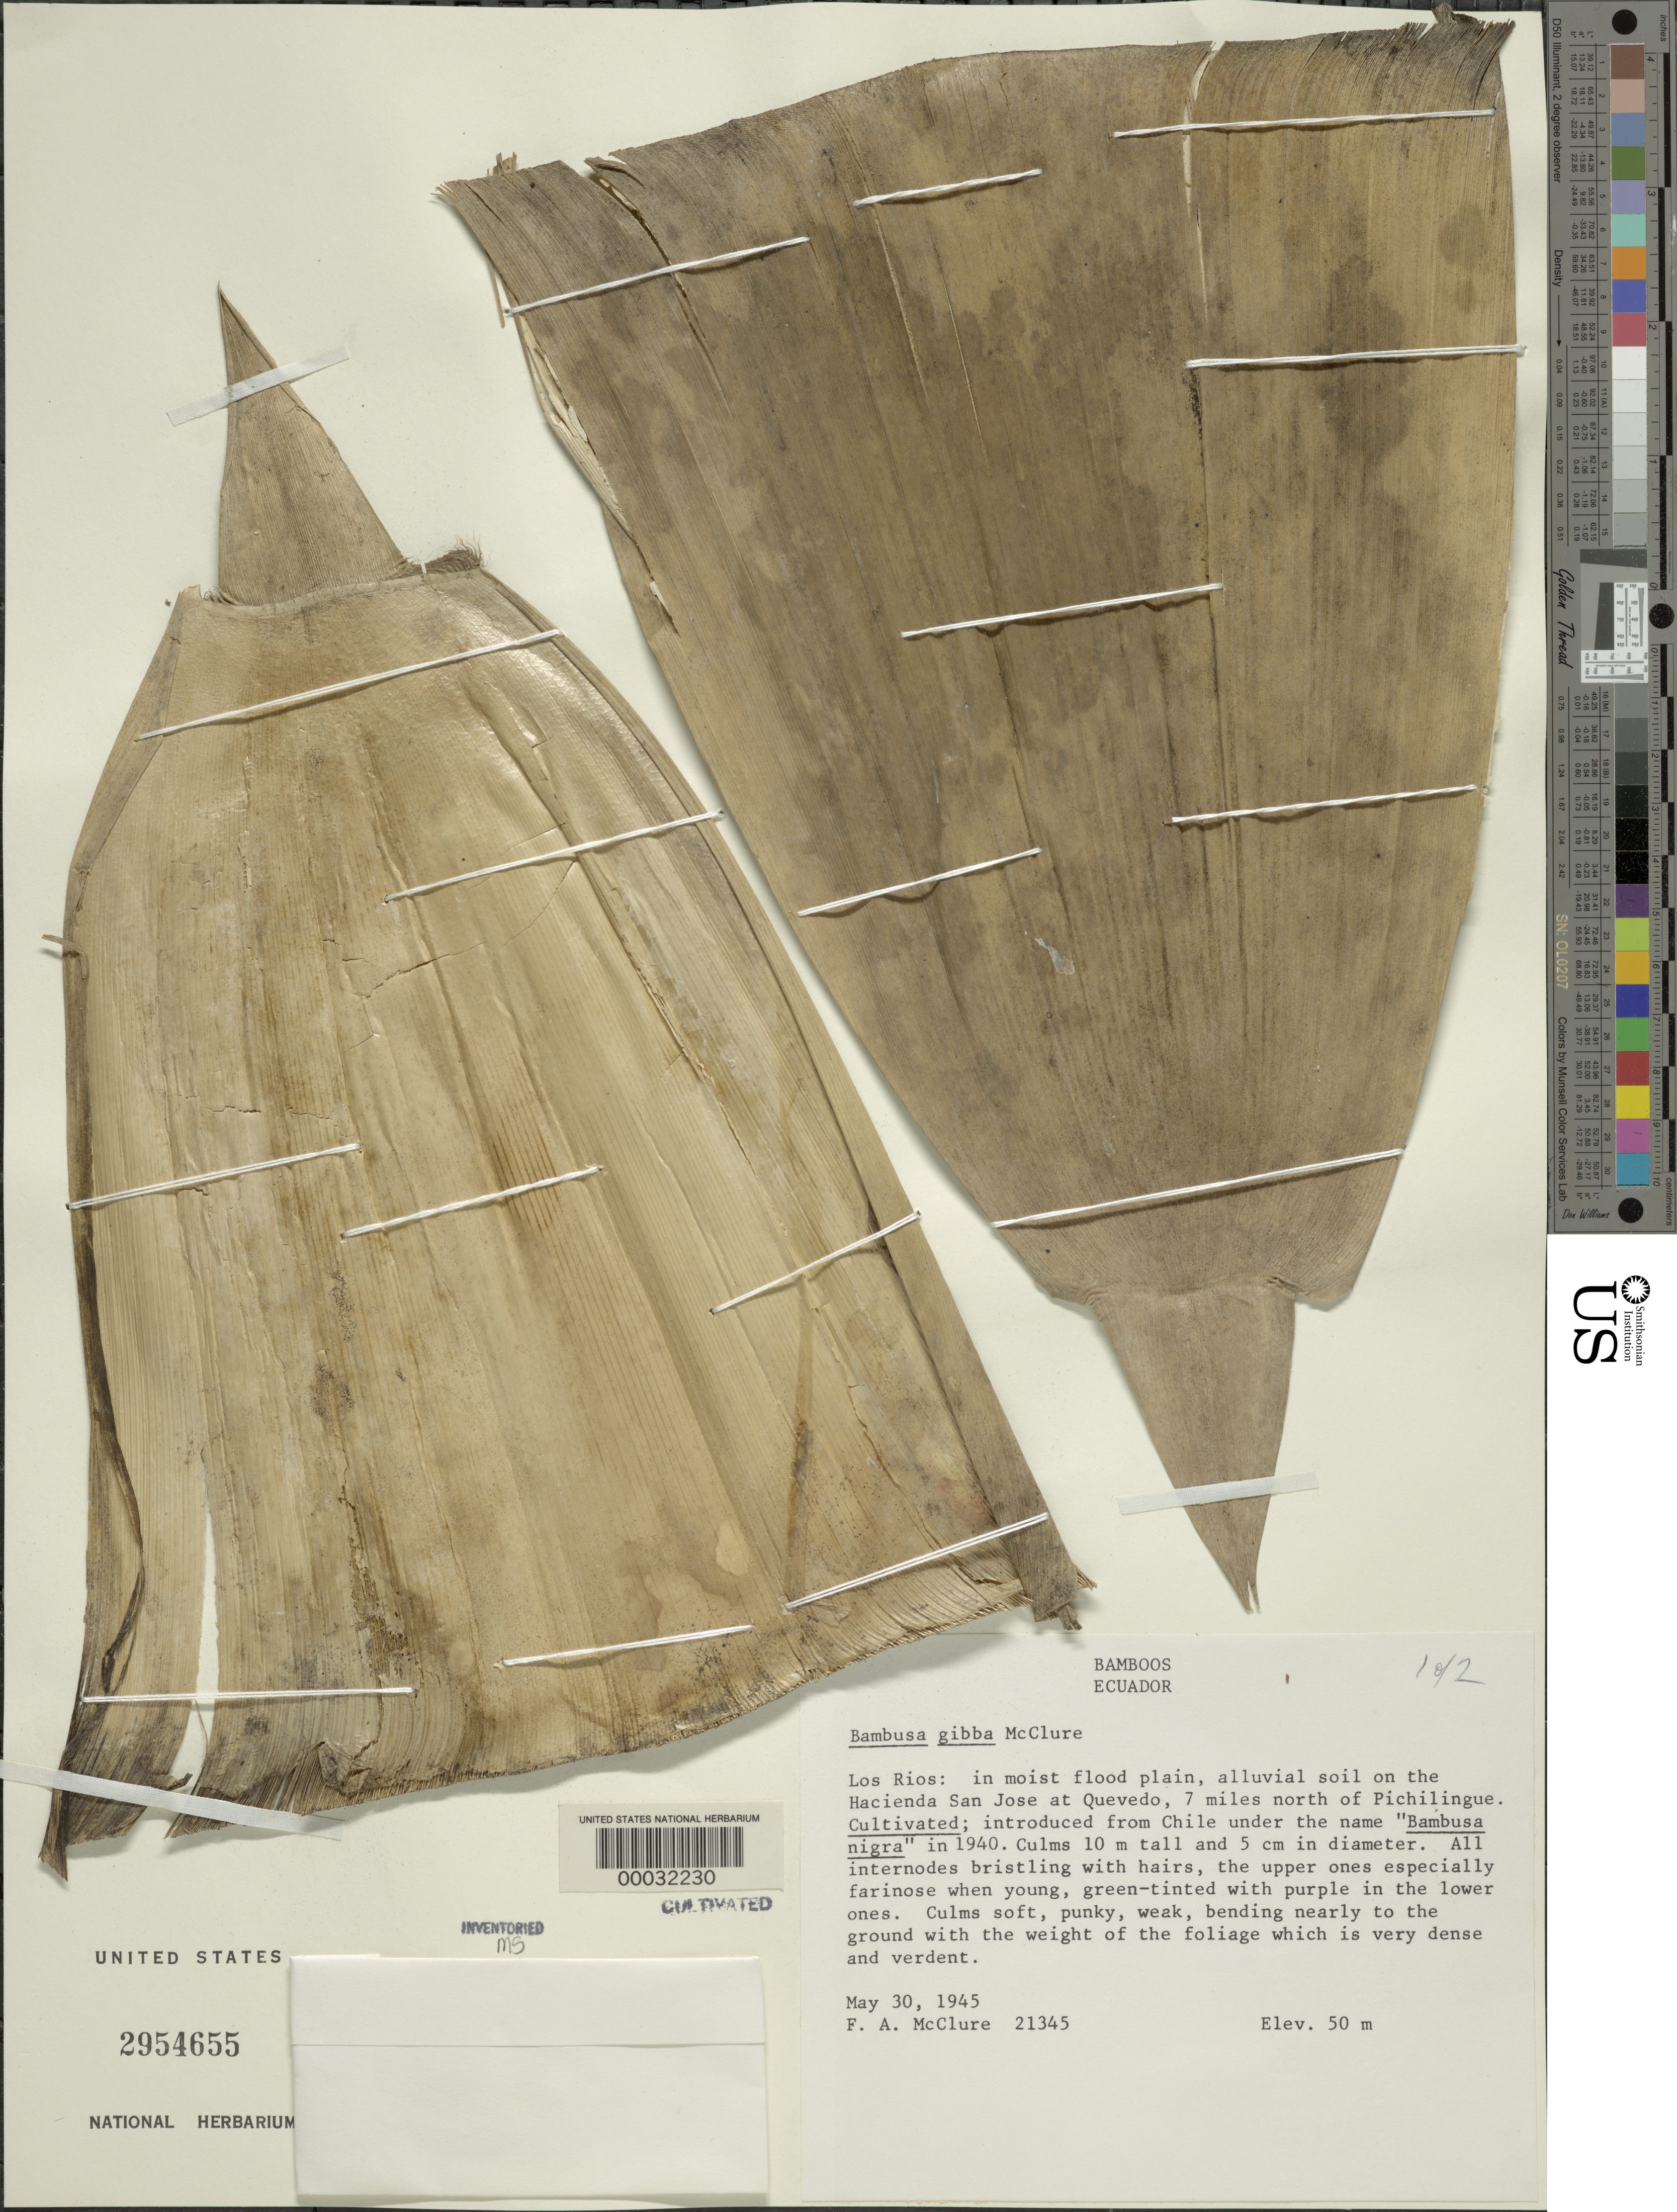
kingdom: Plantae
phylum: Tracheophyta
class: Liliopsida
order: Poales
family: Poaceae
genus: Bambusa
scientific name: Bambusa gibba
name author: McClure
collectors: F. A. McClure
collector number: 21345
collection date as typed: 30 May 1945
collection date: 1945-05-30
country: Ecuador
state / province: Los Ríos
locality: Hacienda San Jose, Quevedo, pichilingue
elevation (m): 50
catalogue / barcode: US 2954655